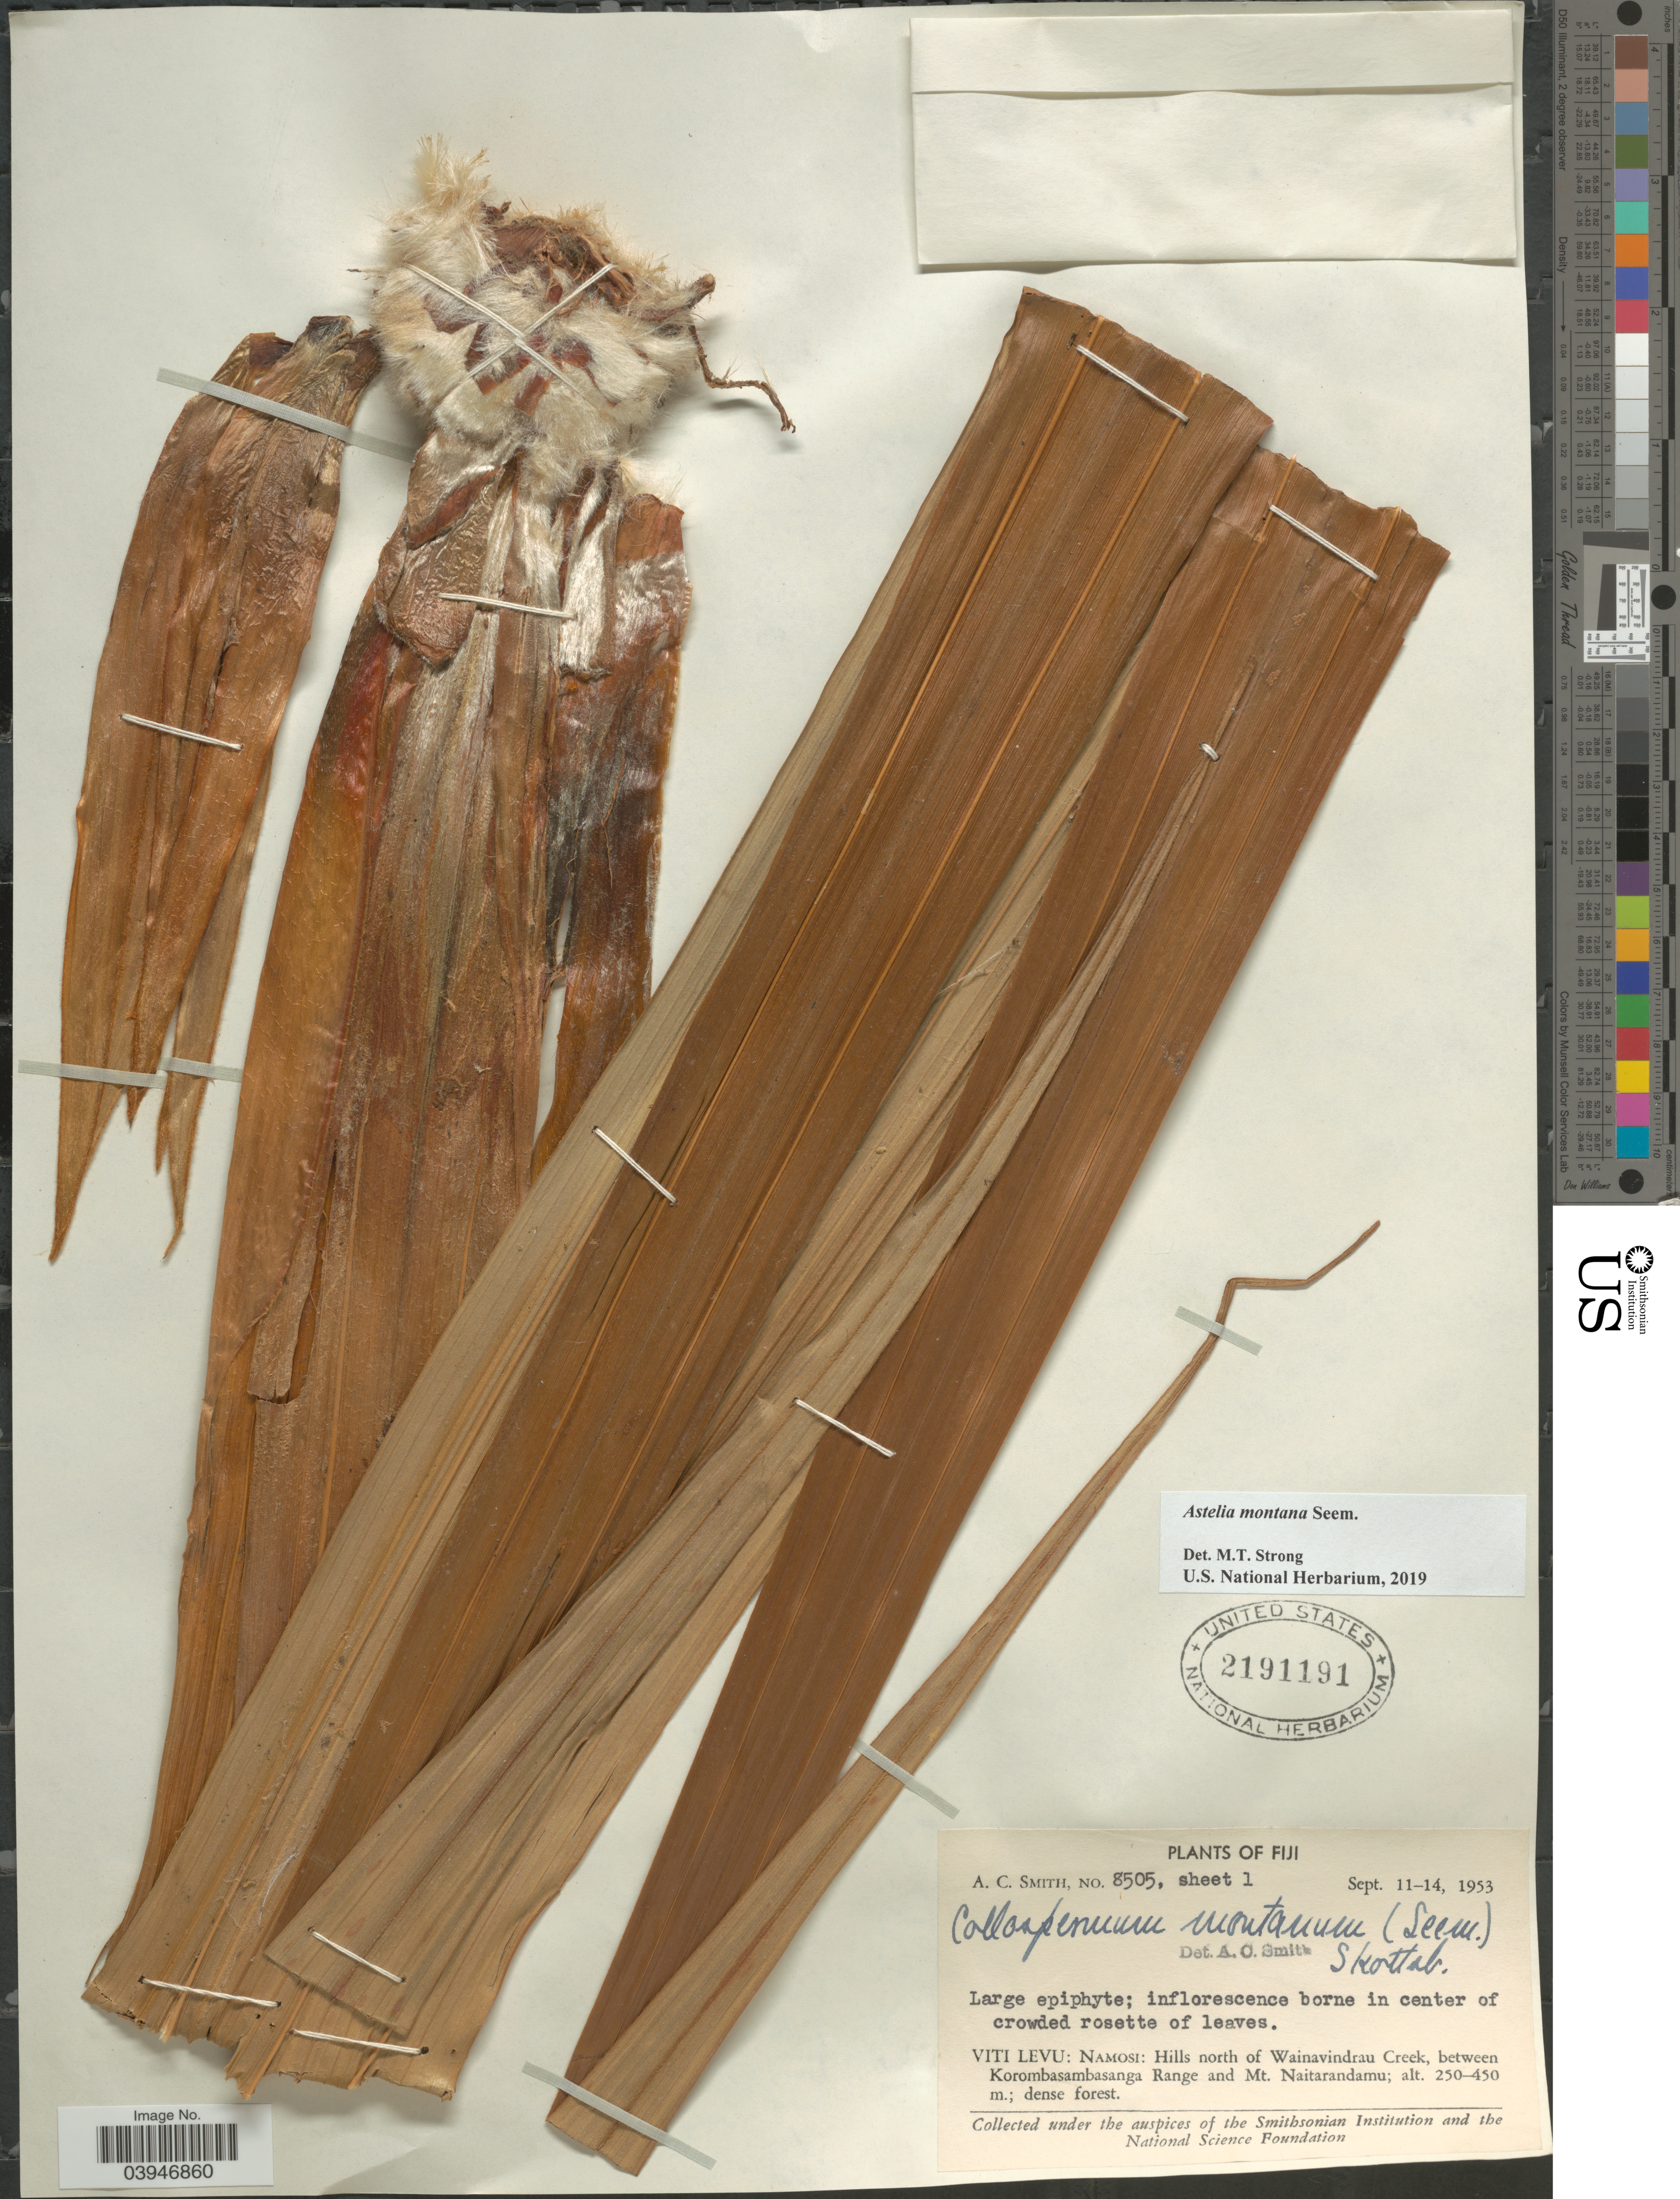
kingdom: Plantae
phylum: Tracheophyta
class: Liliopsida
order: Asparagales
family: Asteliaceae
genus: Astelia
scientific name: Astelia montana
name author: Seem.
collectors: A. C. Smith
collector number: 8505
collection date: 1953-09-11/1953-09-14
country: Fiji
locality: Viti Levu: Namosi: Hills north of Wainavindrau Creek, between Korombasambasanga Range and Mt. Naitarandamu.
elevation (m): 250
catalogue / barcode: US 2191191